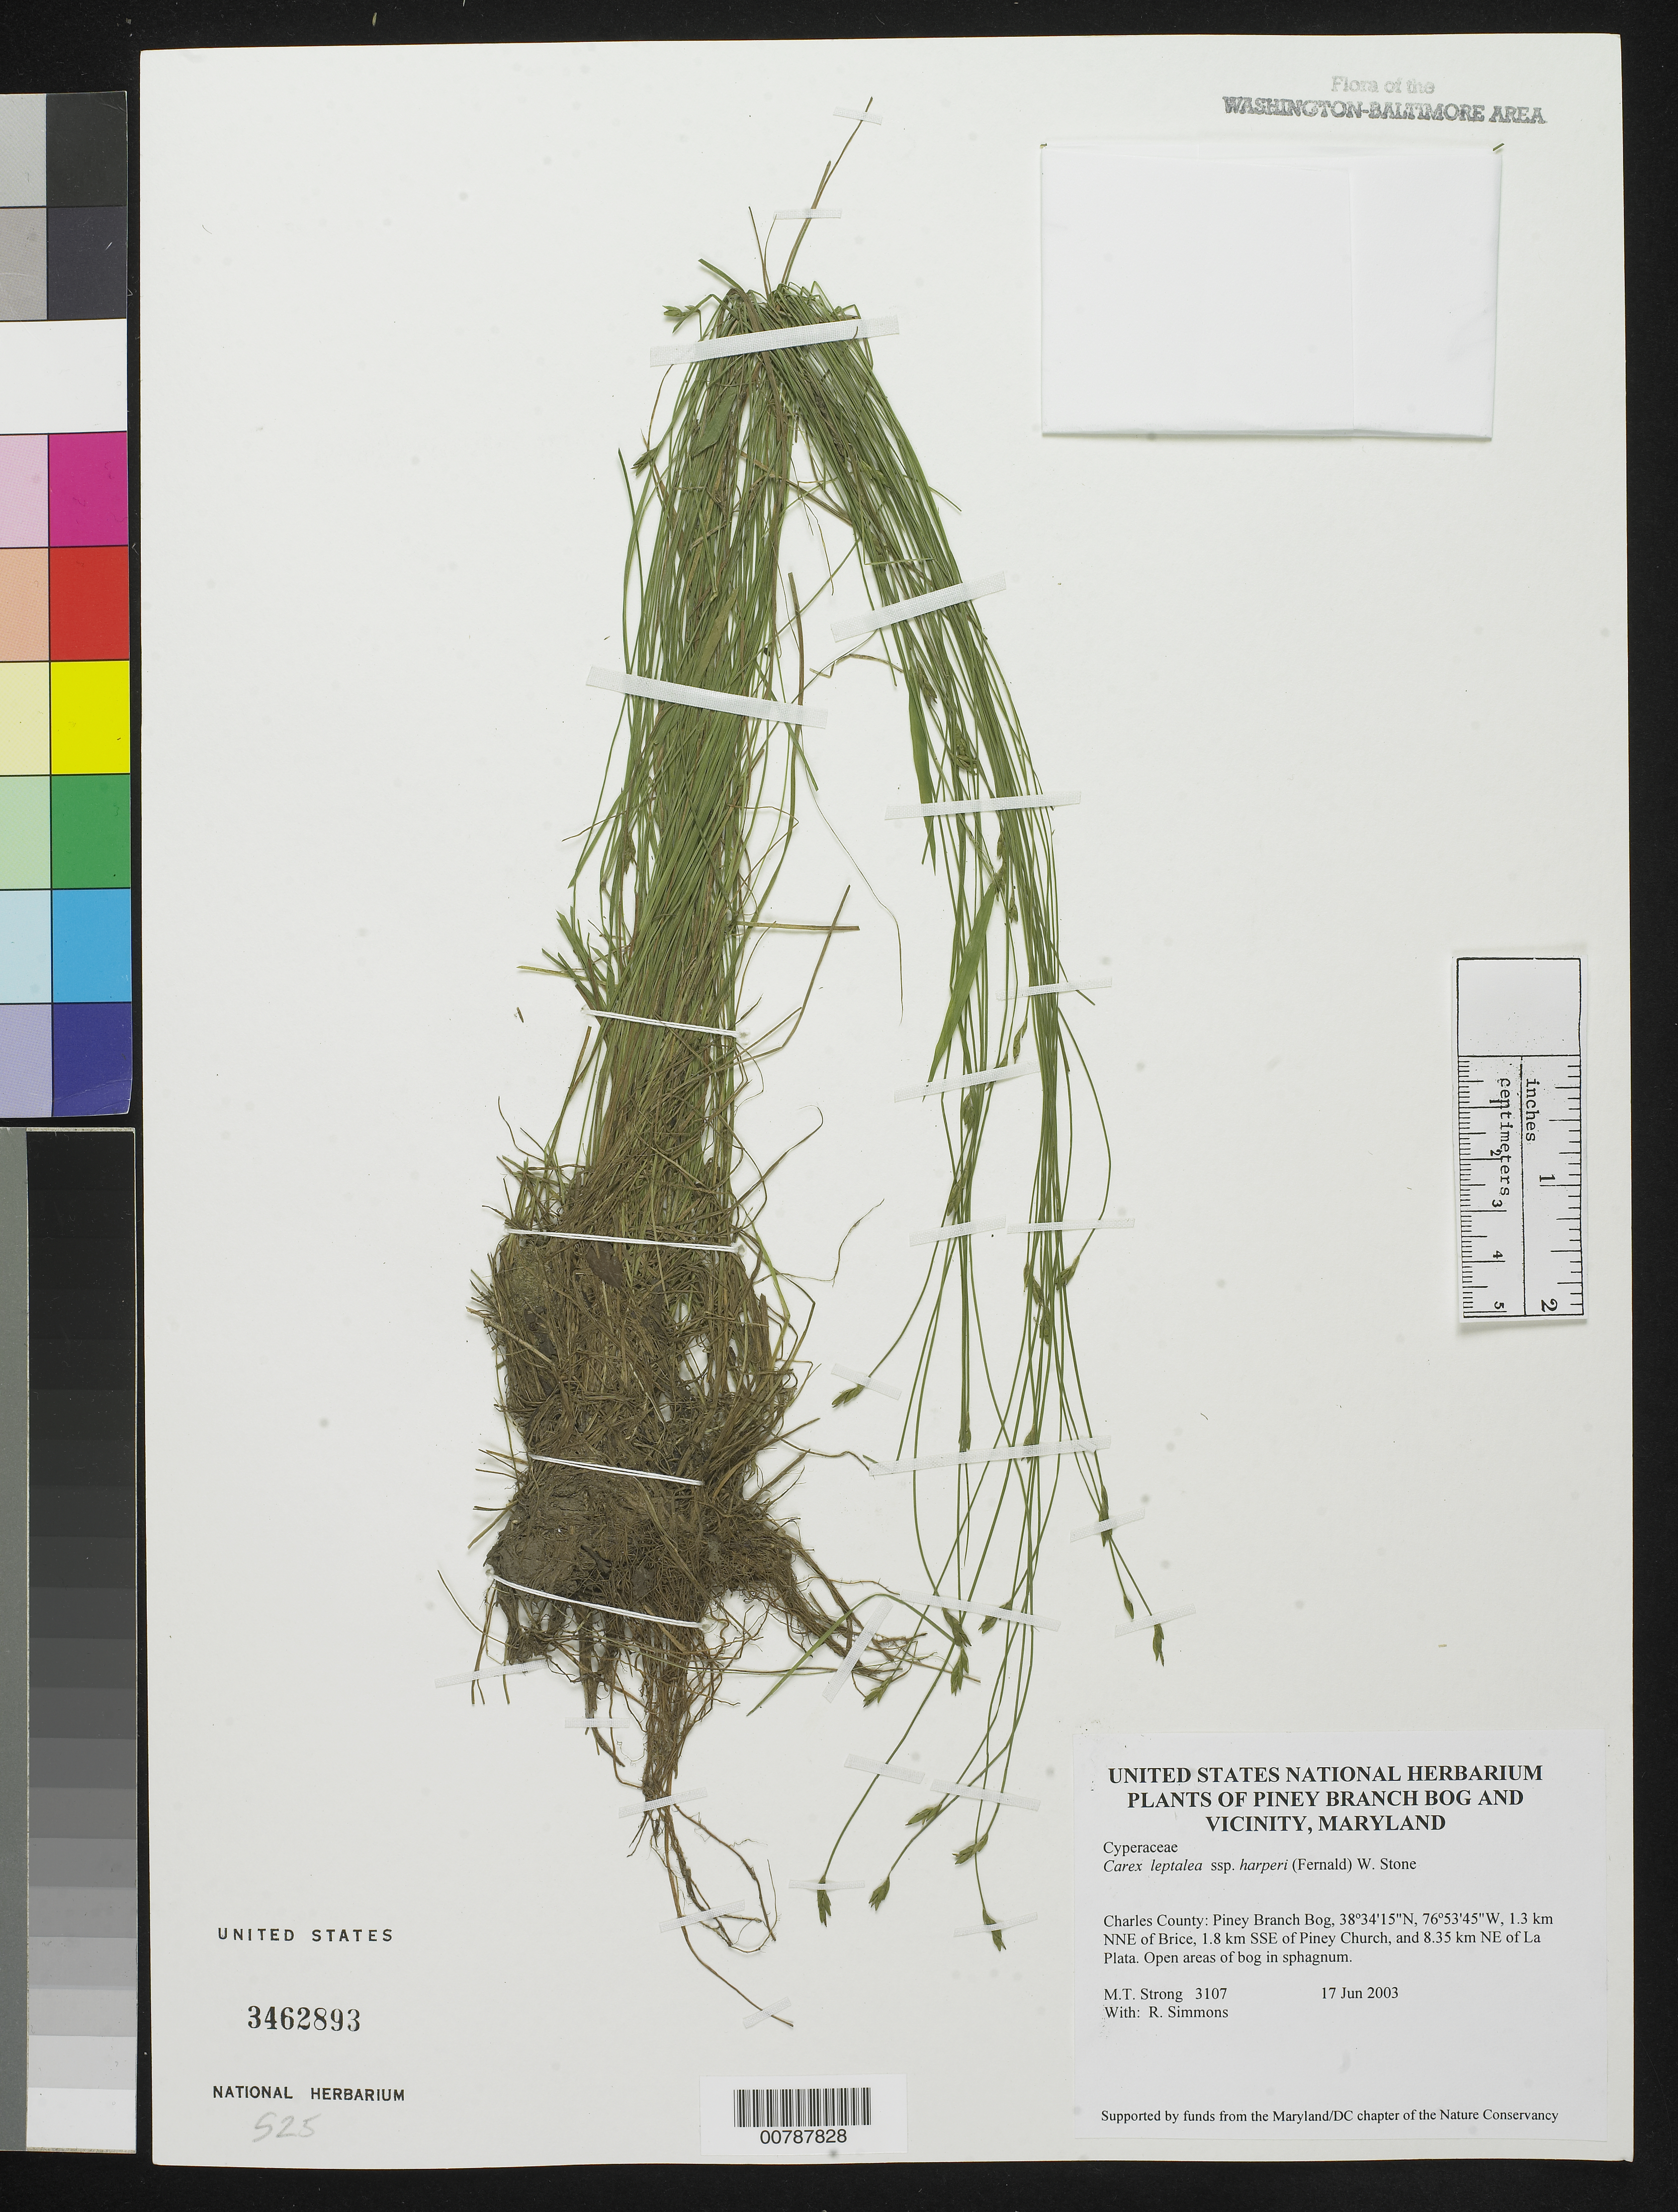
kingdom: Plantae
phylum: Tracheophyta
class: Liliopsida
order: Poales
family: Cyperaceae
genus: Carex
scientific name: Carex leptalea var. harperi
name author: (Fernald) W. Stone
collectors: M. T. Strong & R. H. Simmons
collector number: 3107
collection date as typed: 17 Jun 2003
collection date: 2003-06-17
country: United States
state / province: Maryland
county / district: Charles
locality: Piney Branch Bog, 1.3 km NNE of Brice, 1.8 km SSE of Piney Church, and 8.35 km NE of La Plata.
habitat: Open areas of bog in sphagnum.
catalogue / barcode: US 3462893